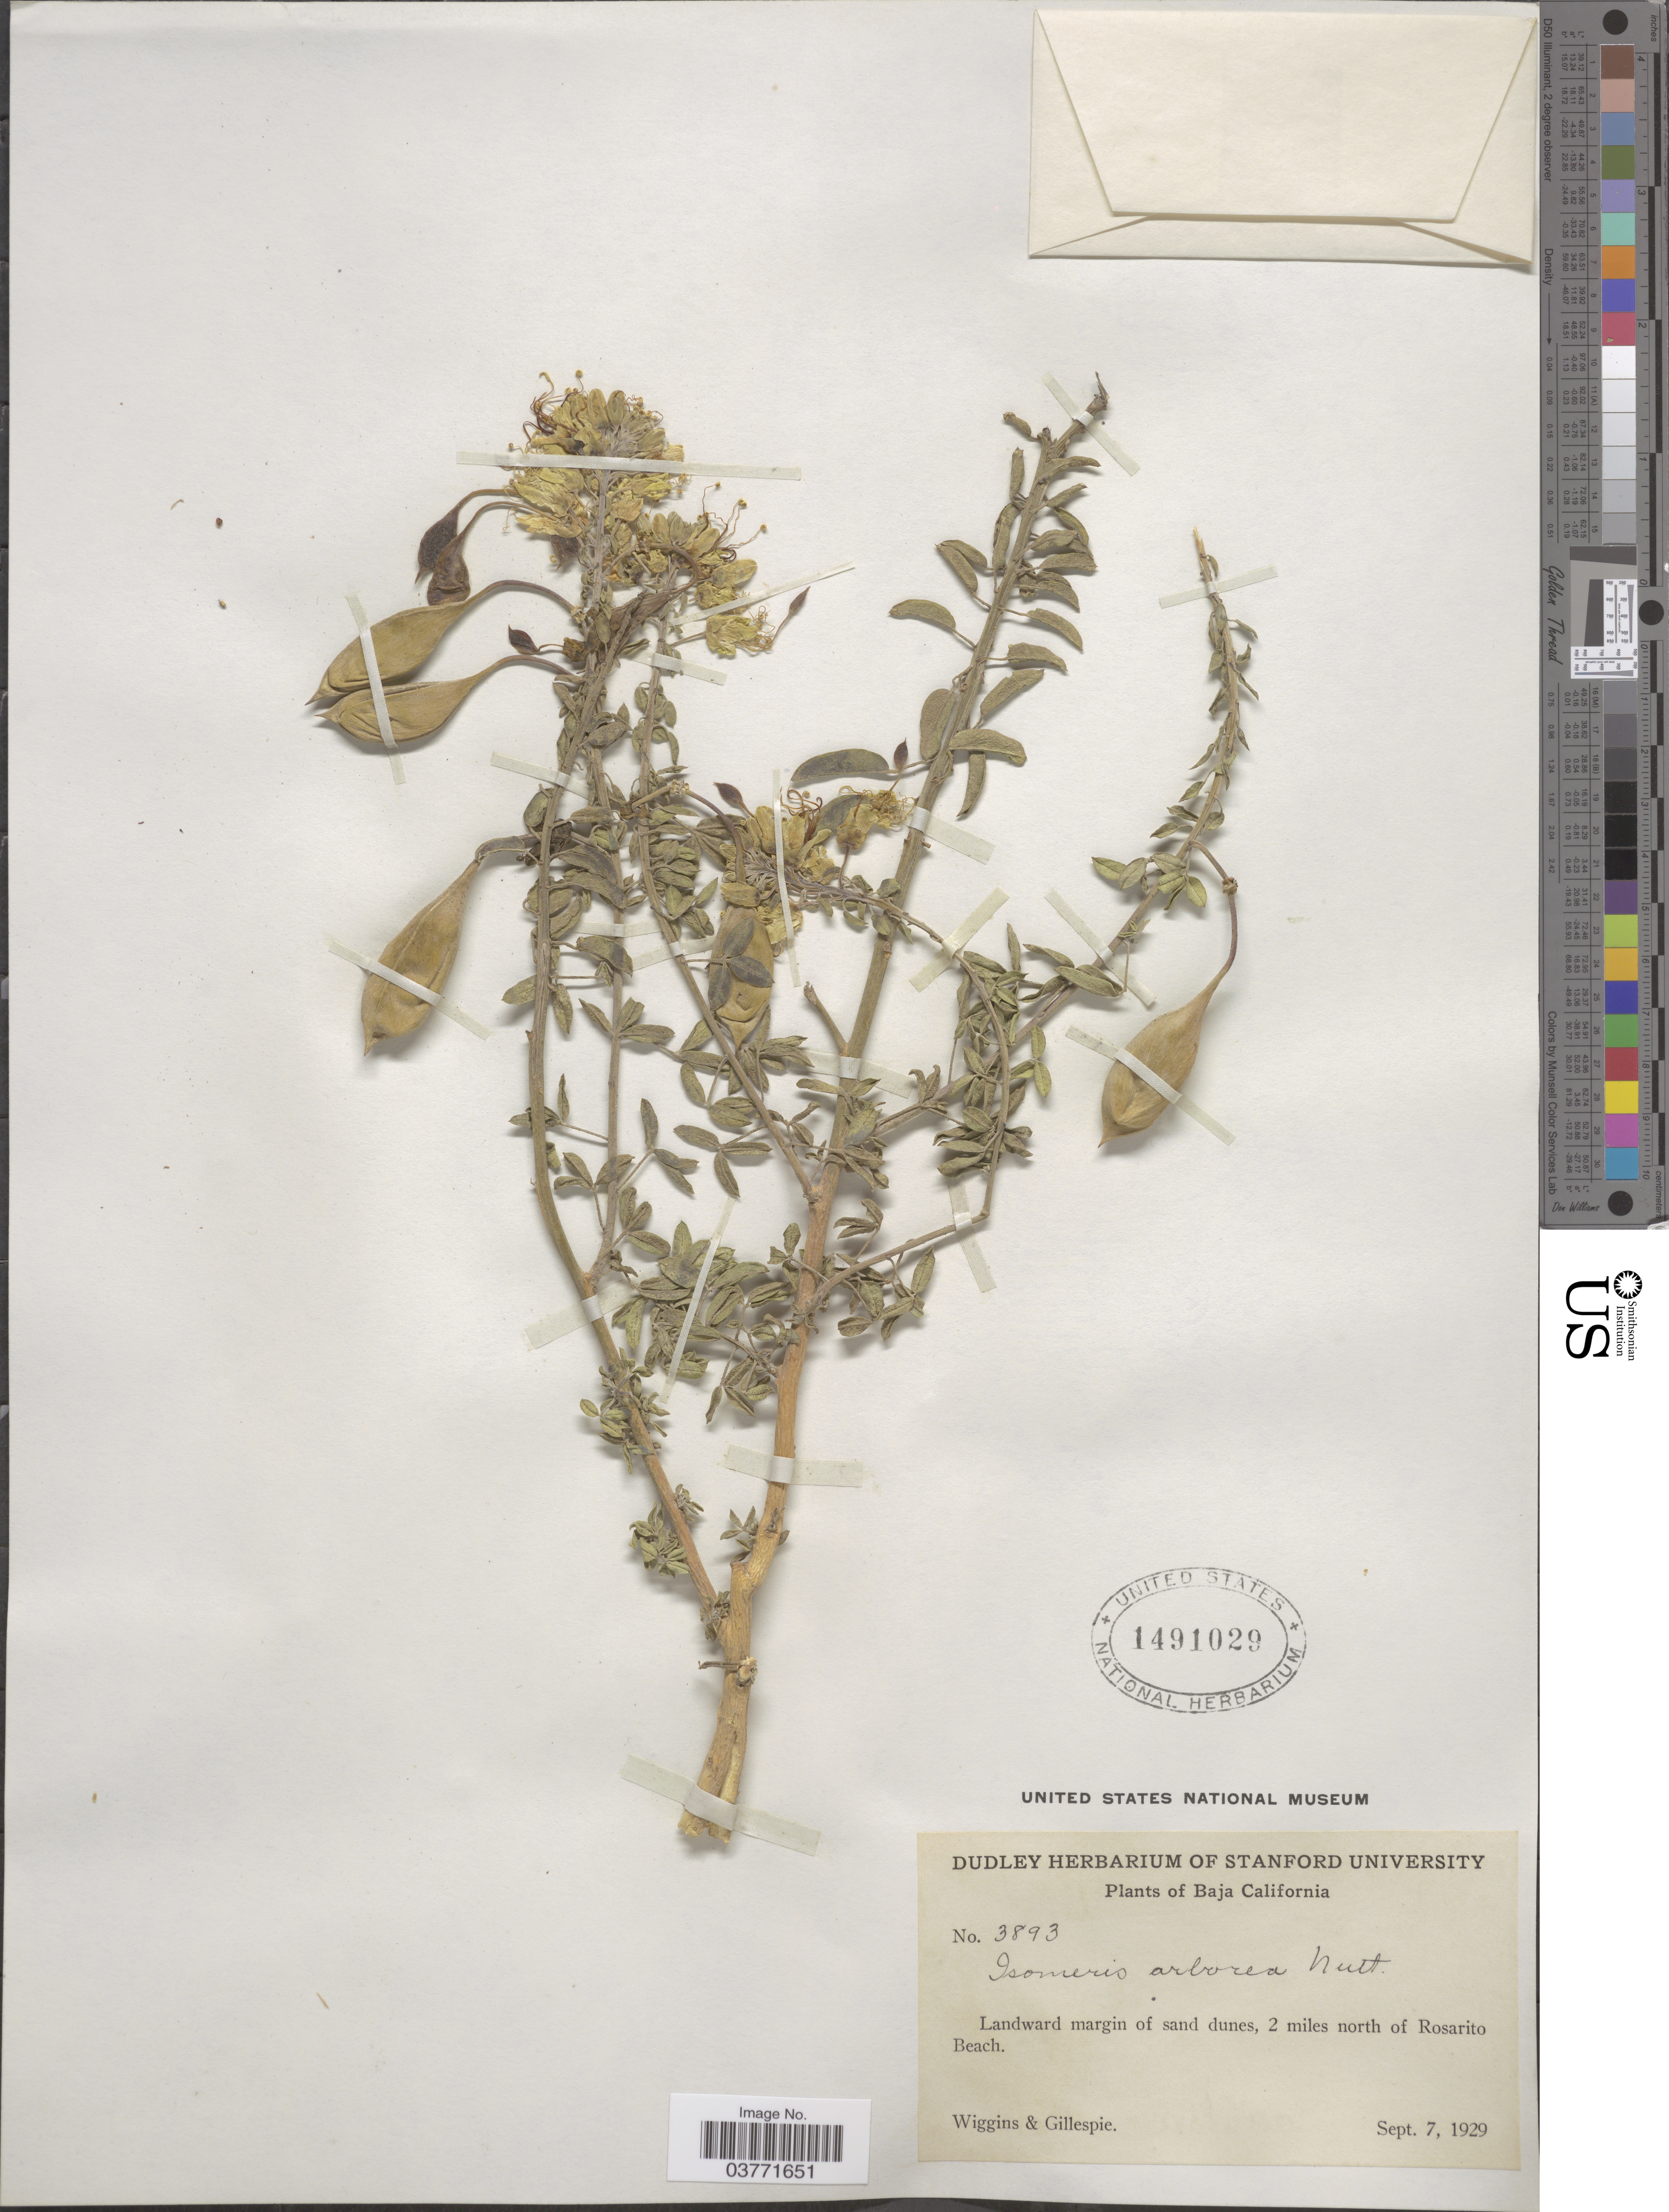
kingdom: Plantae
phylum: Tracheophyta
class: Magnoliopsida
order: Brassicales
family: Cleomaceae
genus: Cleomella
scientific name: Cleomella arborea var. angustata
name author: (Parish) Roalson & J.C. Hall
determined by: Strong, Mark T., (BOT), Smithsonian Institution - National Museum of Natural History (UNITED STATES)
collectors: -- Wiggins & -- Gillespie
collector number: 3893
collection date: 1929-09-07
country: Mexico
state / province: Baja California Norte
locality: Landward margin of san dunes, 2 miles north of Rosarito Beach.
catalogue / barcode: US 1491029